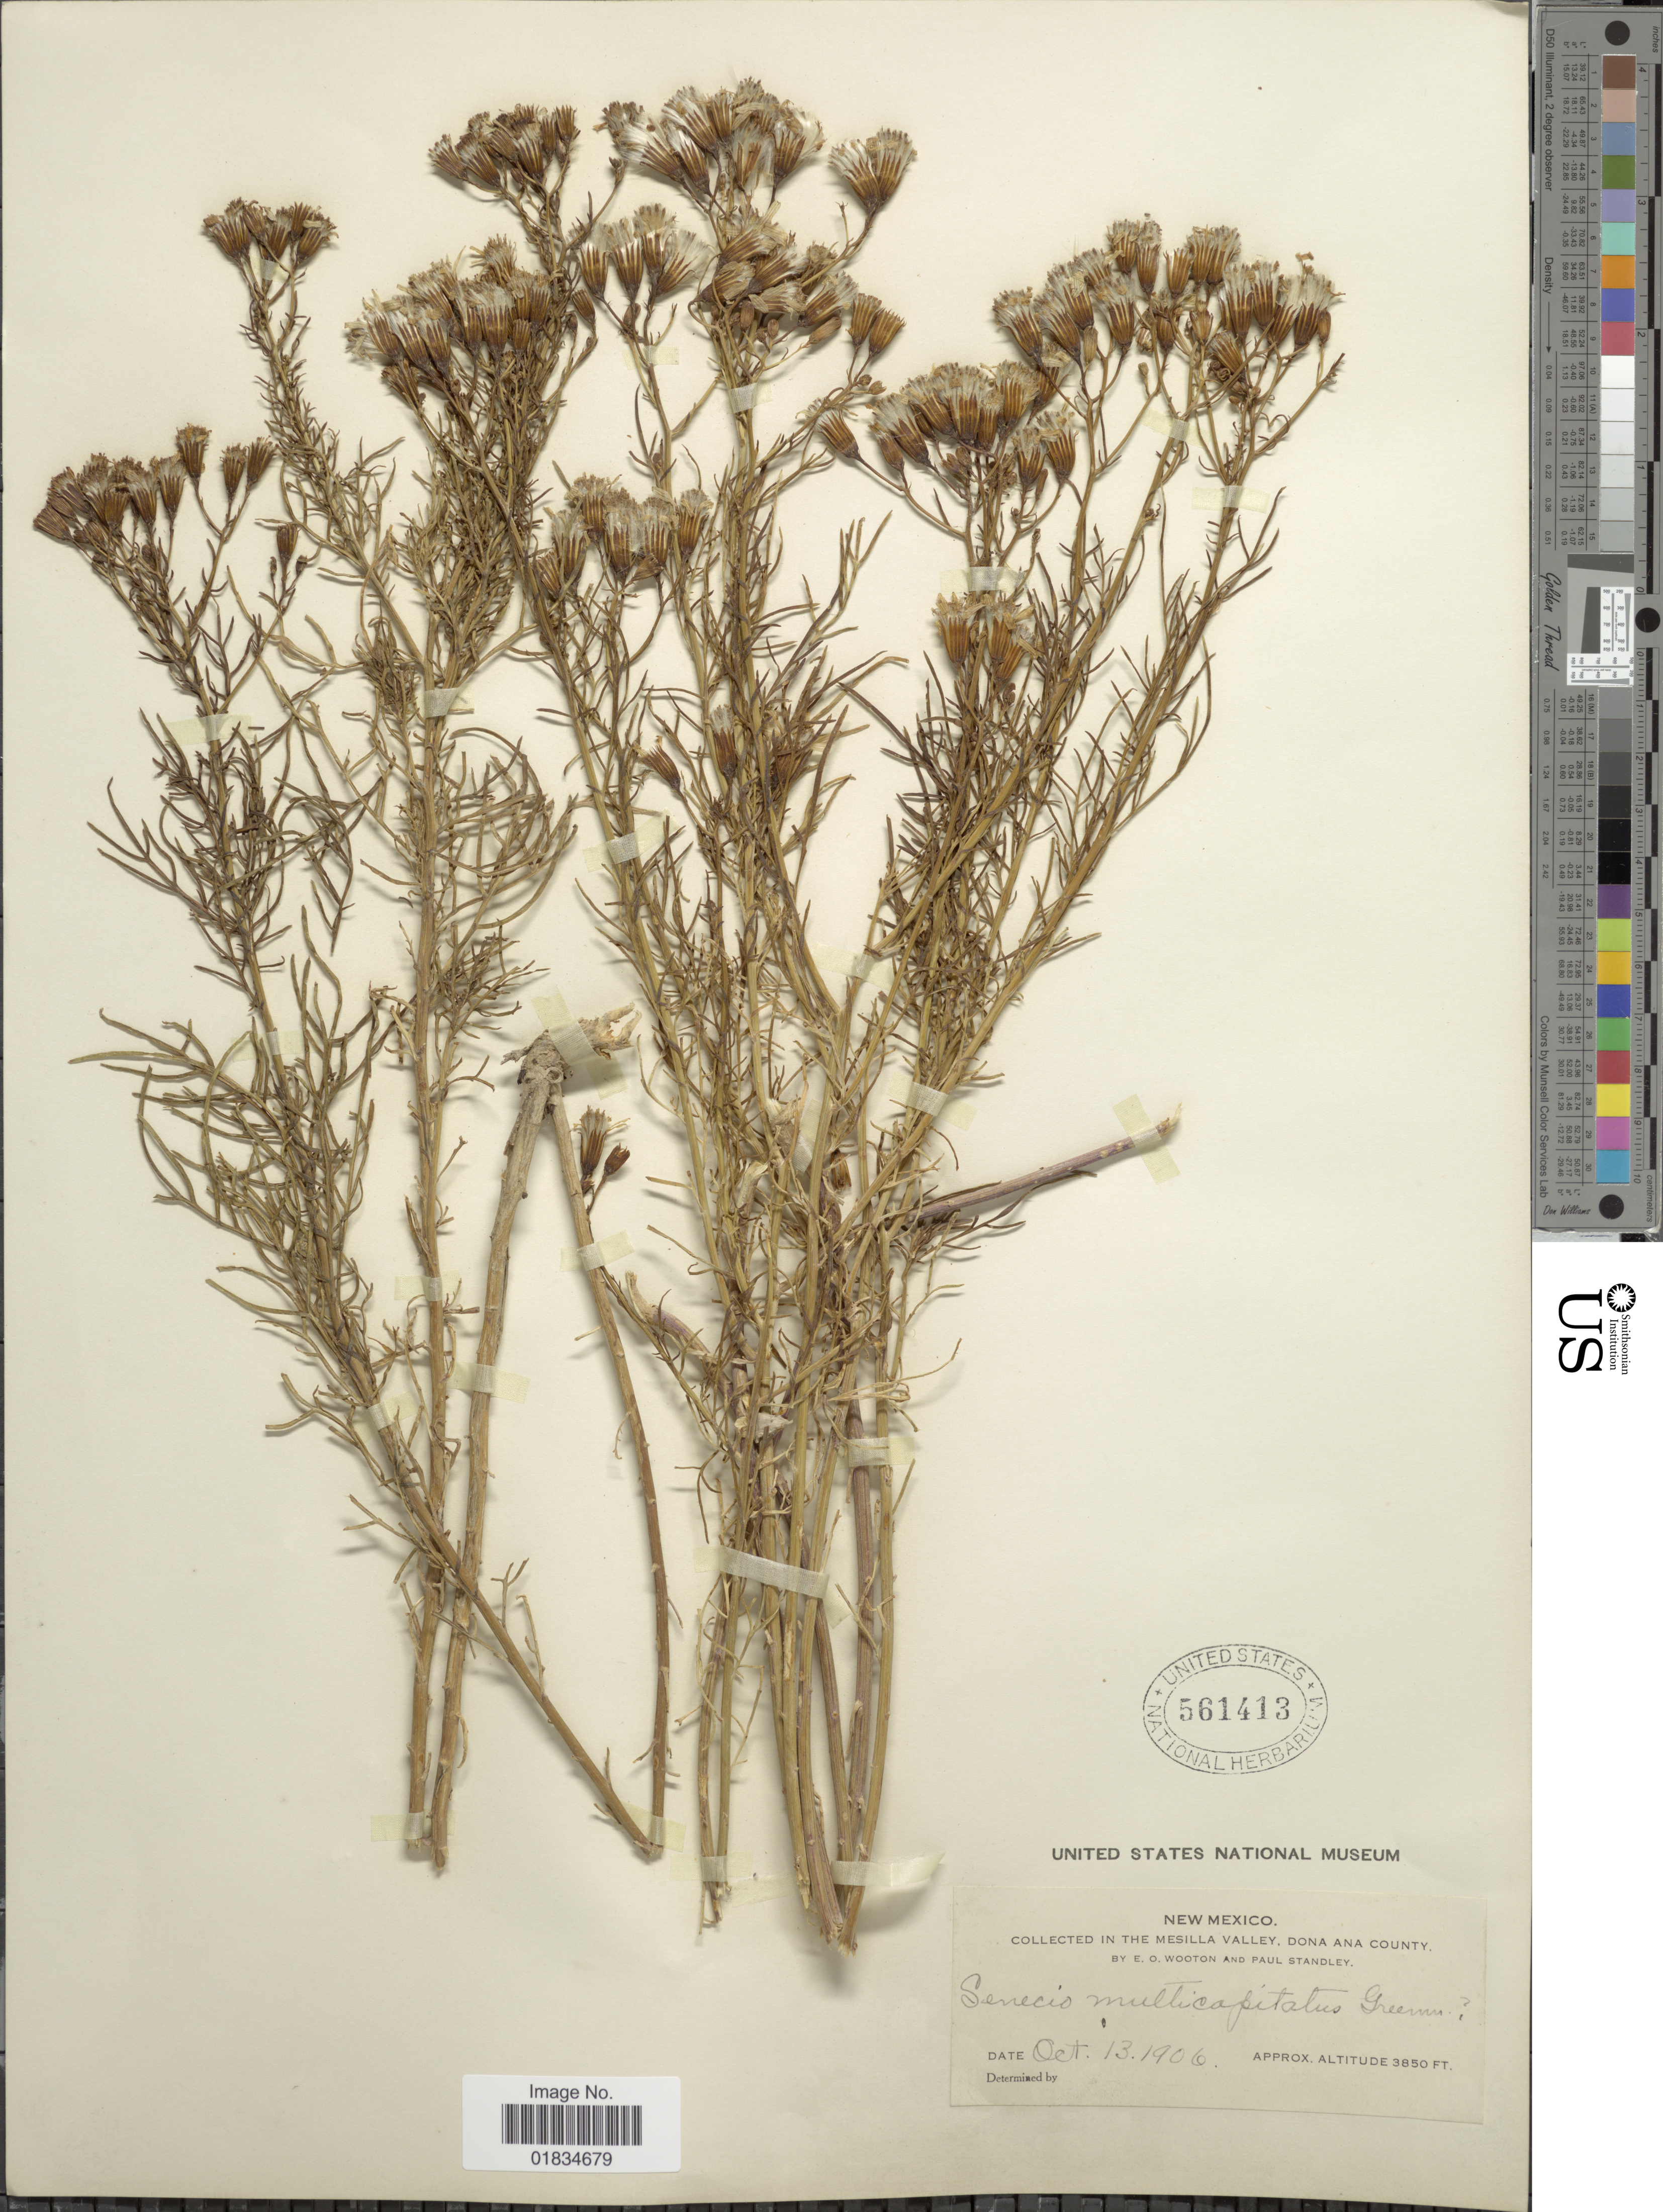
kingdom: Plantae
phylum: Tracheophyta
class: Magnoliopsida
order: Asterales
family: Asteraceae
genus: Senecio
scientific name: Senecio multicapitatus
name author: Greenm.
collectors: E. O. Wooton & P. C. Standley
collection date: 1906-10-13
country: United States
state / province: New Mexico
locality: The Mesilla Valley, Dona Ana County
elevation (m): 1173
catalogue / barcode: US 561413